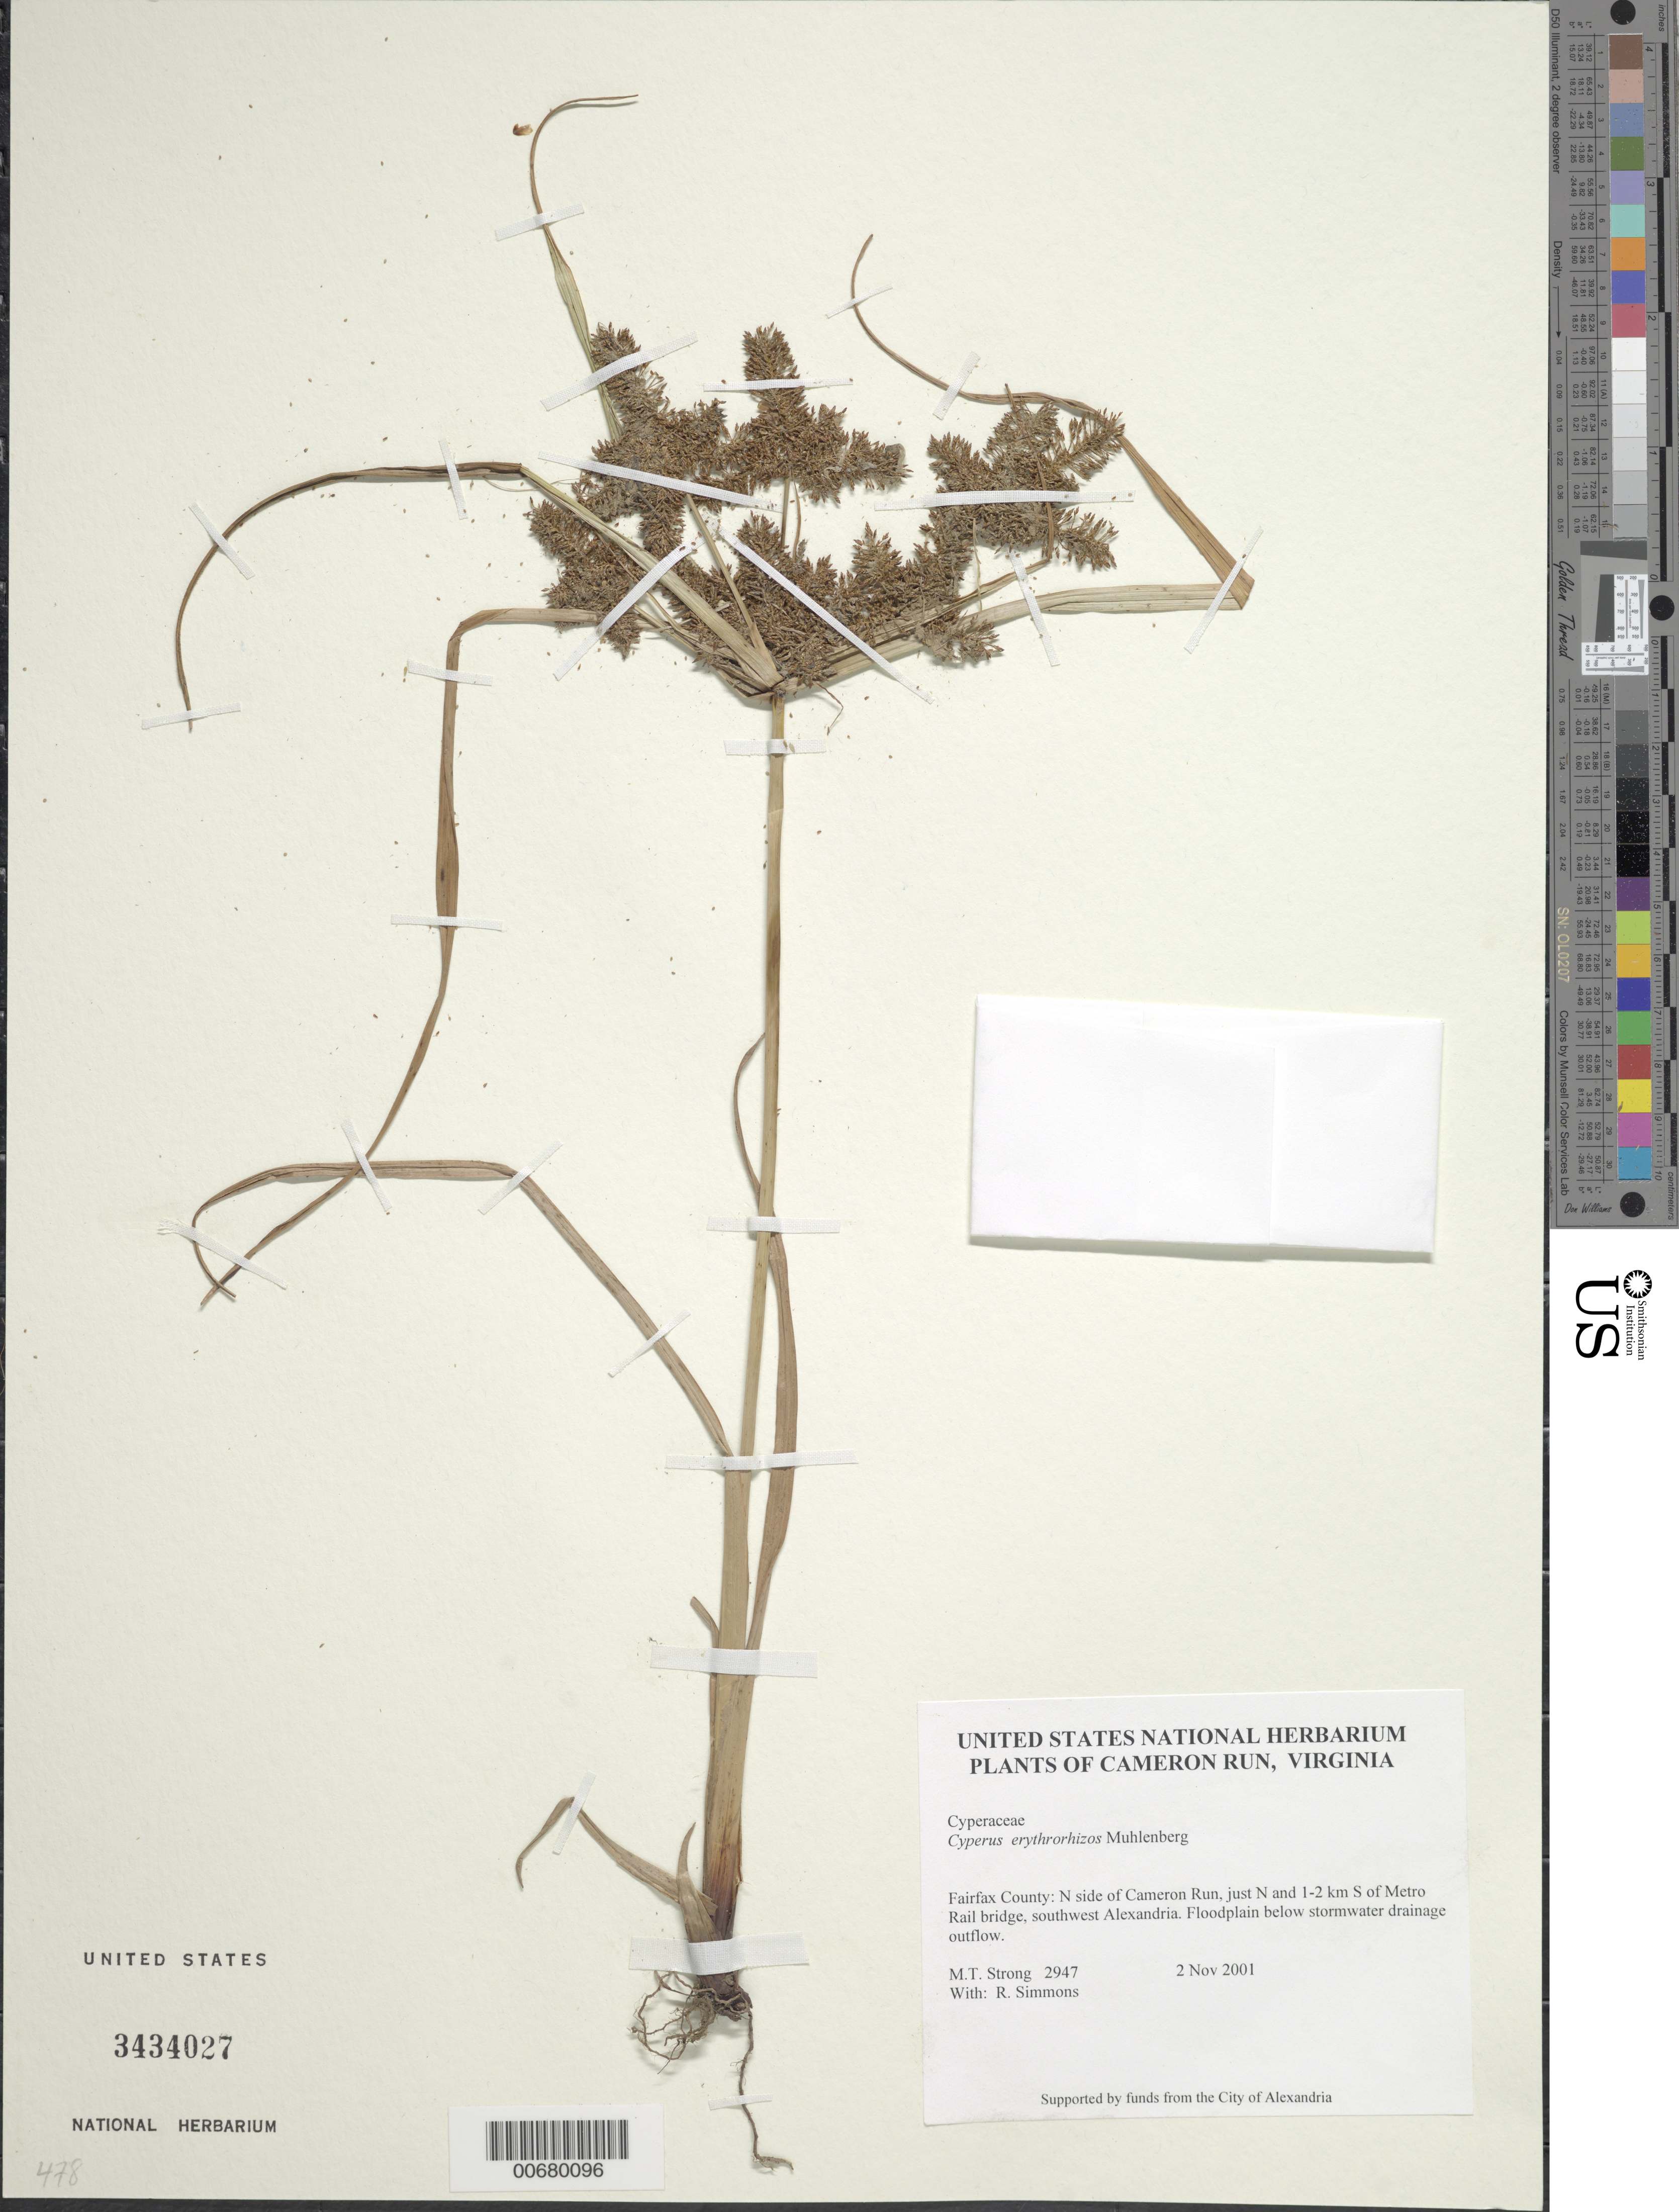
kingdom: Plantae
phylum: Tracheophyta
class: Liliopsida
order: Poales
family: Cyperaceae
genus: Cyperus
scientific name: Cyperus erythrorhizos Muhl.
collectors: M. T. Strong & R. Simmons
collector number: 2947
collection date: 2001-11-02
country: United States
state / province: Virginia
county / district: Fairfax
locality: Cameron Run, Virginia, Fairfax County: N side of Cameron Run, just N and 1-2 km S of Metro Rail bridge, southwest Alexandria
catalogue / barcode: US 3434027